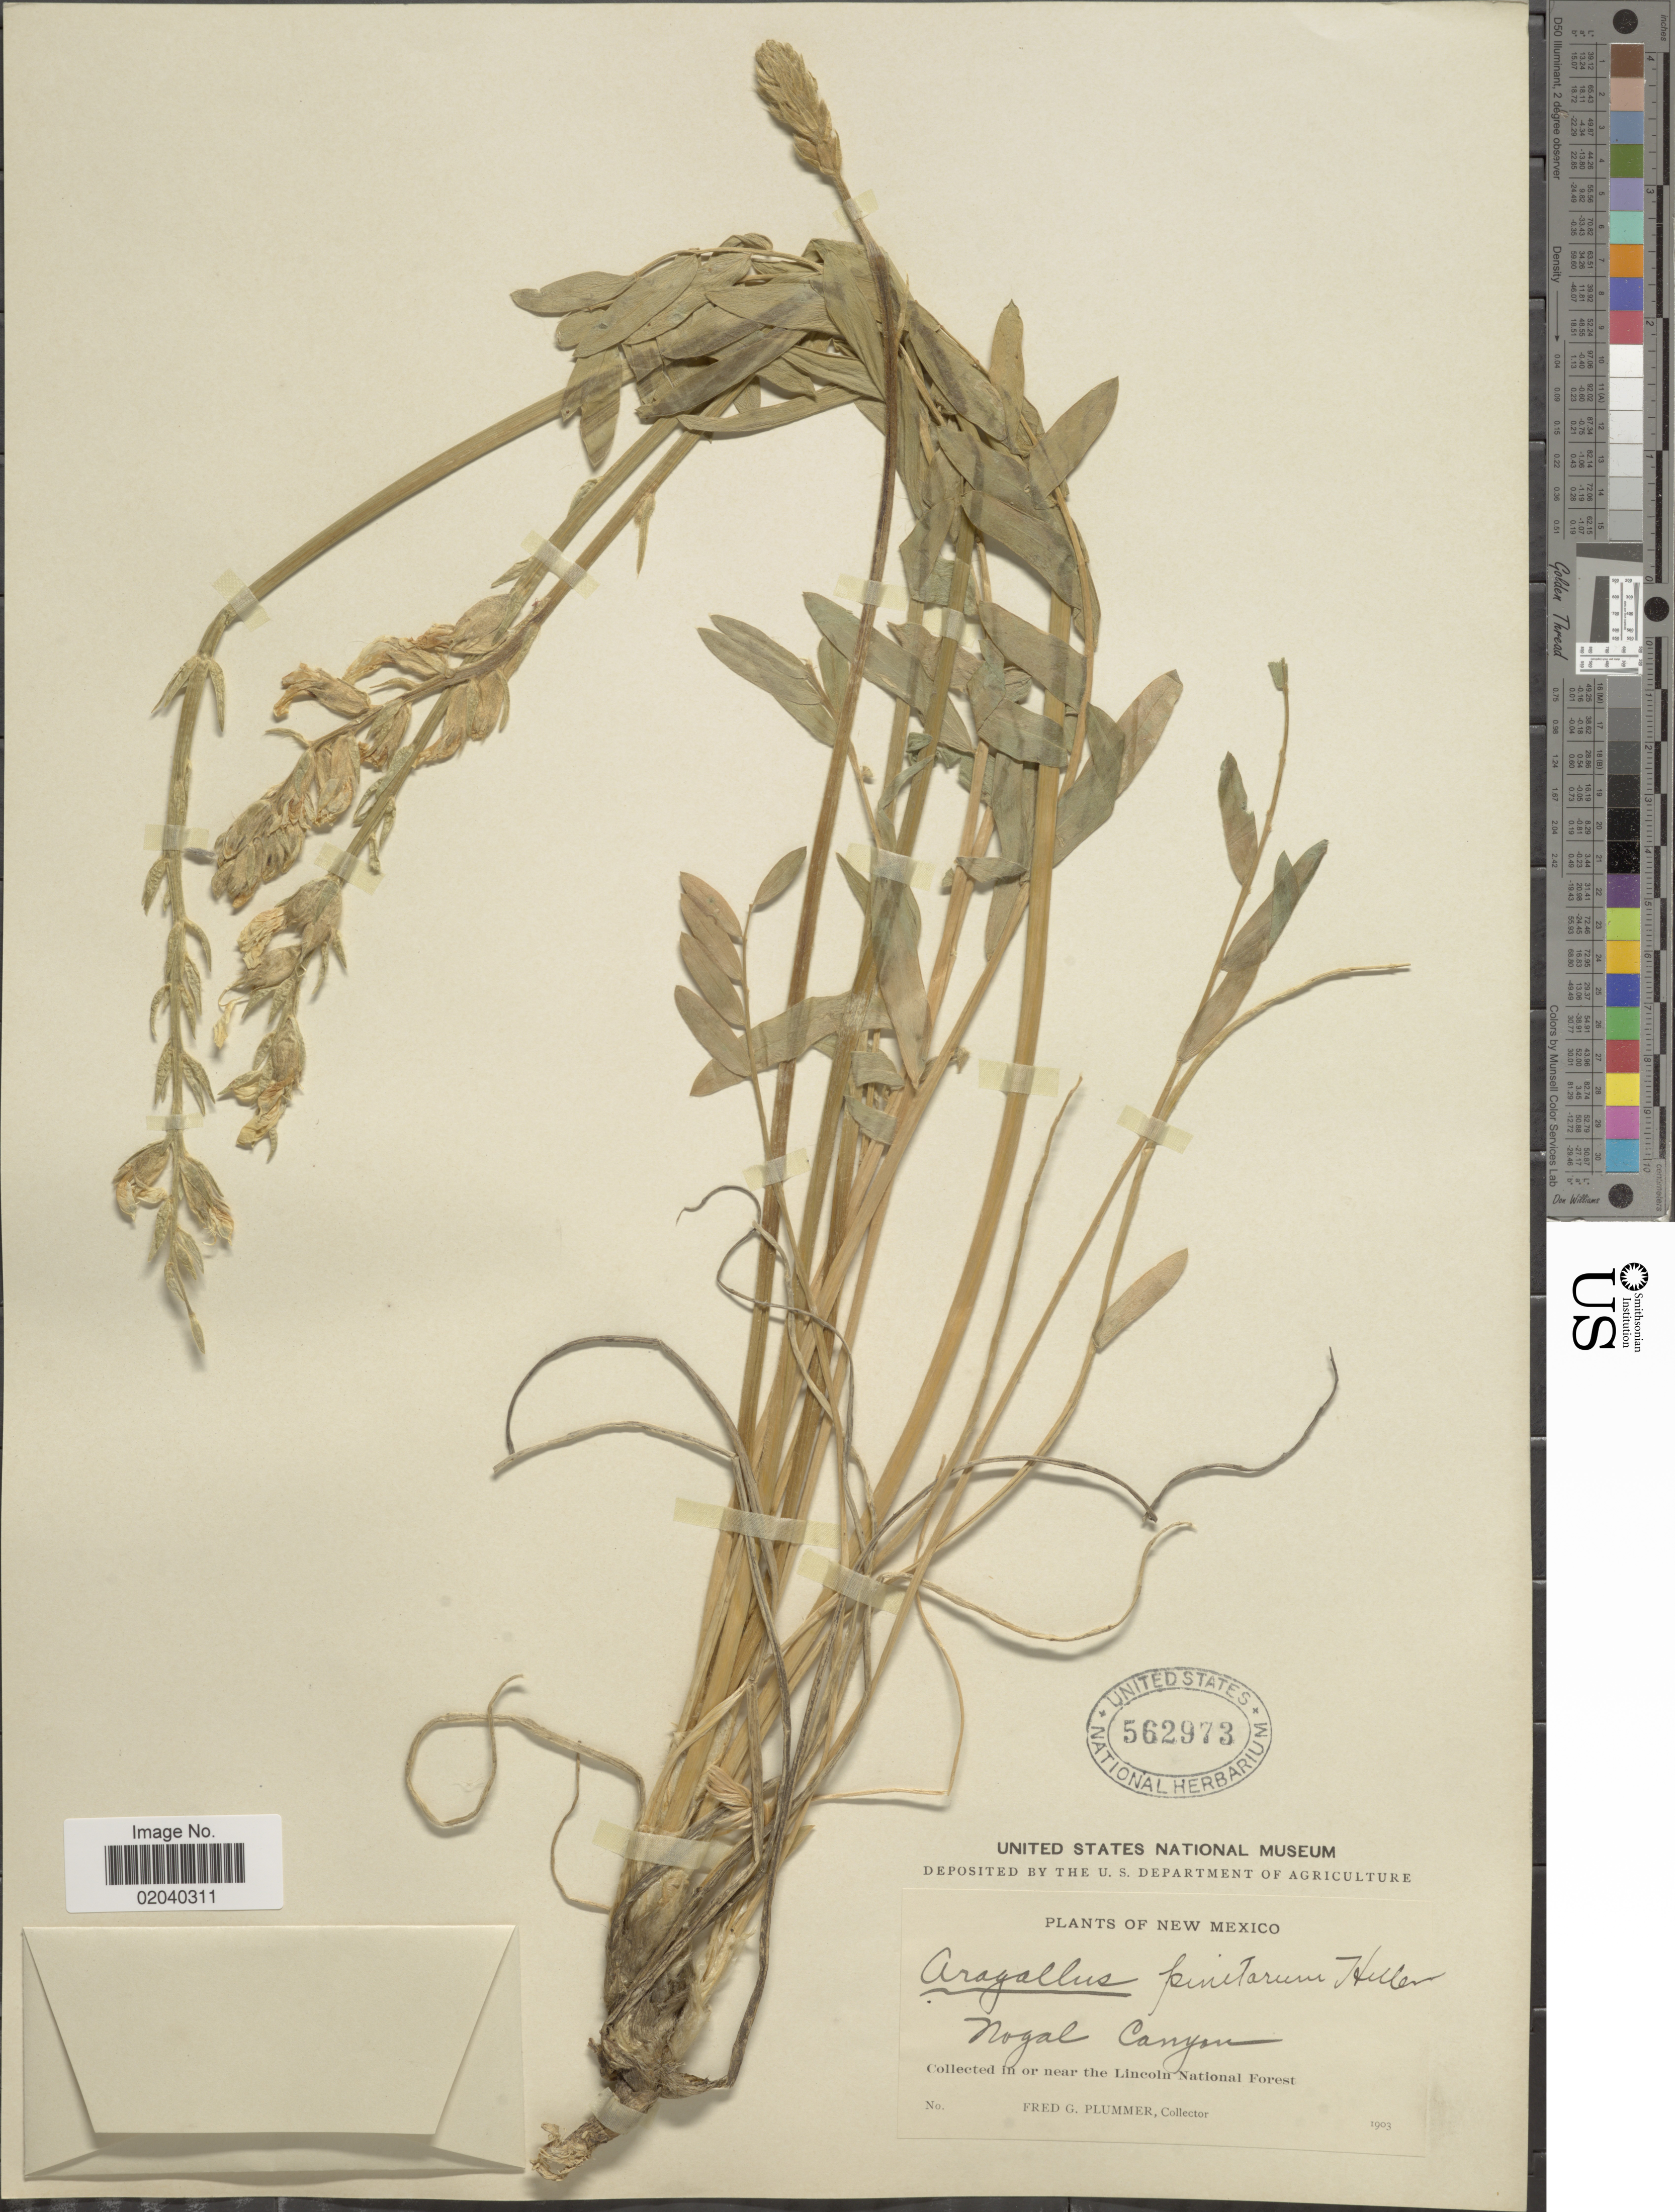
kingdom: Plantae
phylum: Tracheophyta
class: Magnoliopsida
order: Fabales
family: Fabaceae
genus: Oxytropis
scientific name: Oxytropis sericea var. sericea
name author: Nutt.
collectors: F. Plummer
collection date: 1903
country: United States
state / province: New Mexico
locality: Nogal Canyon. In or near the Lincoln National Forest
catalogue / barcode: US 562973